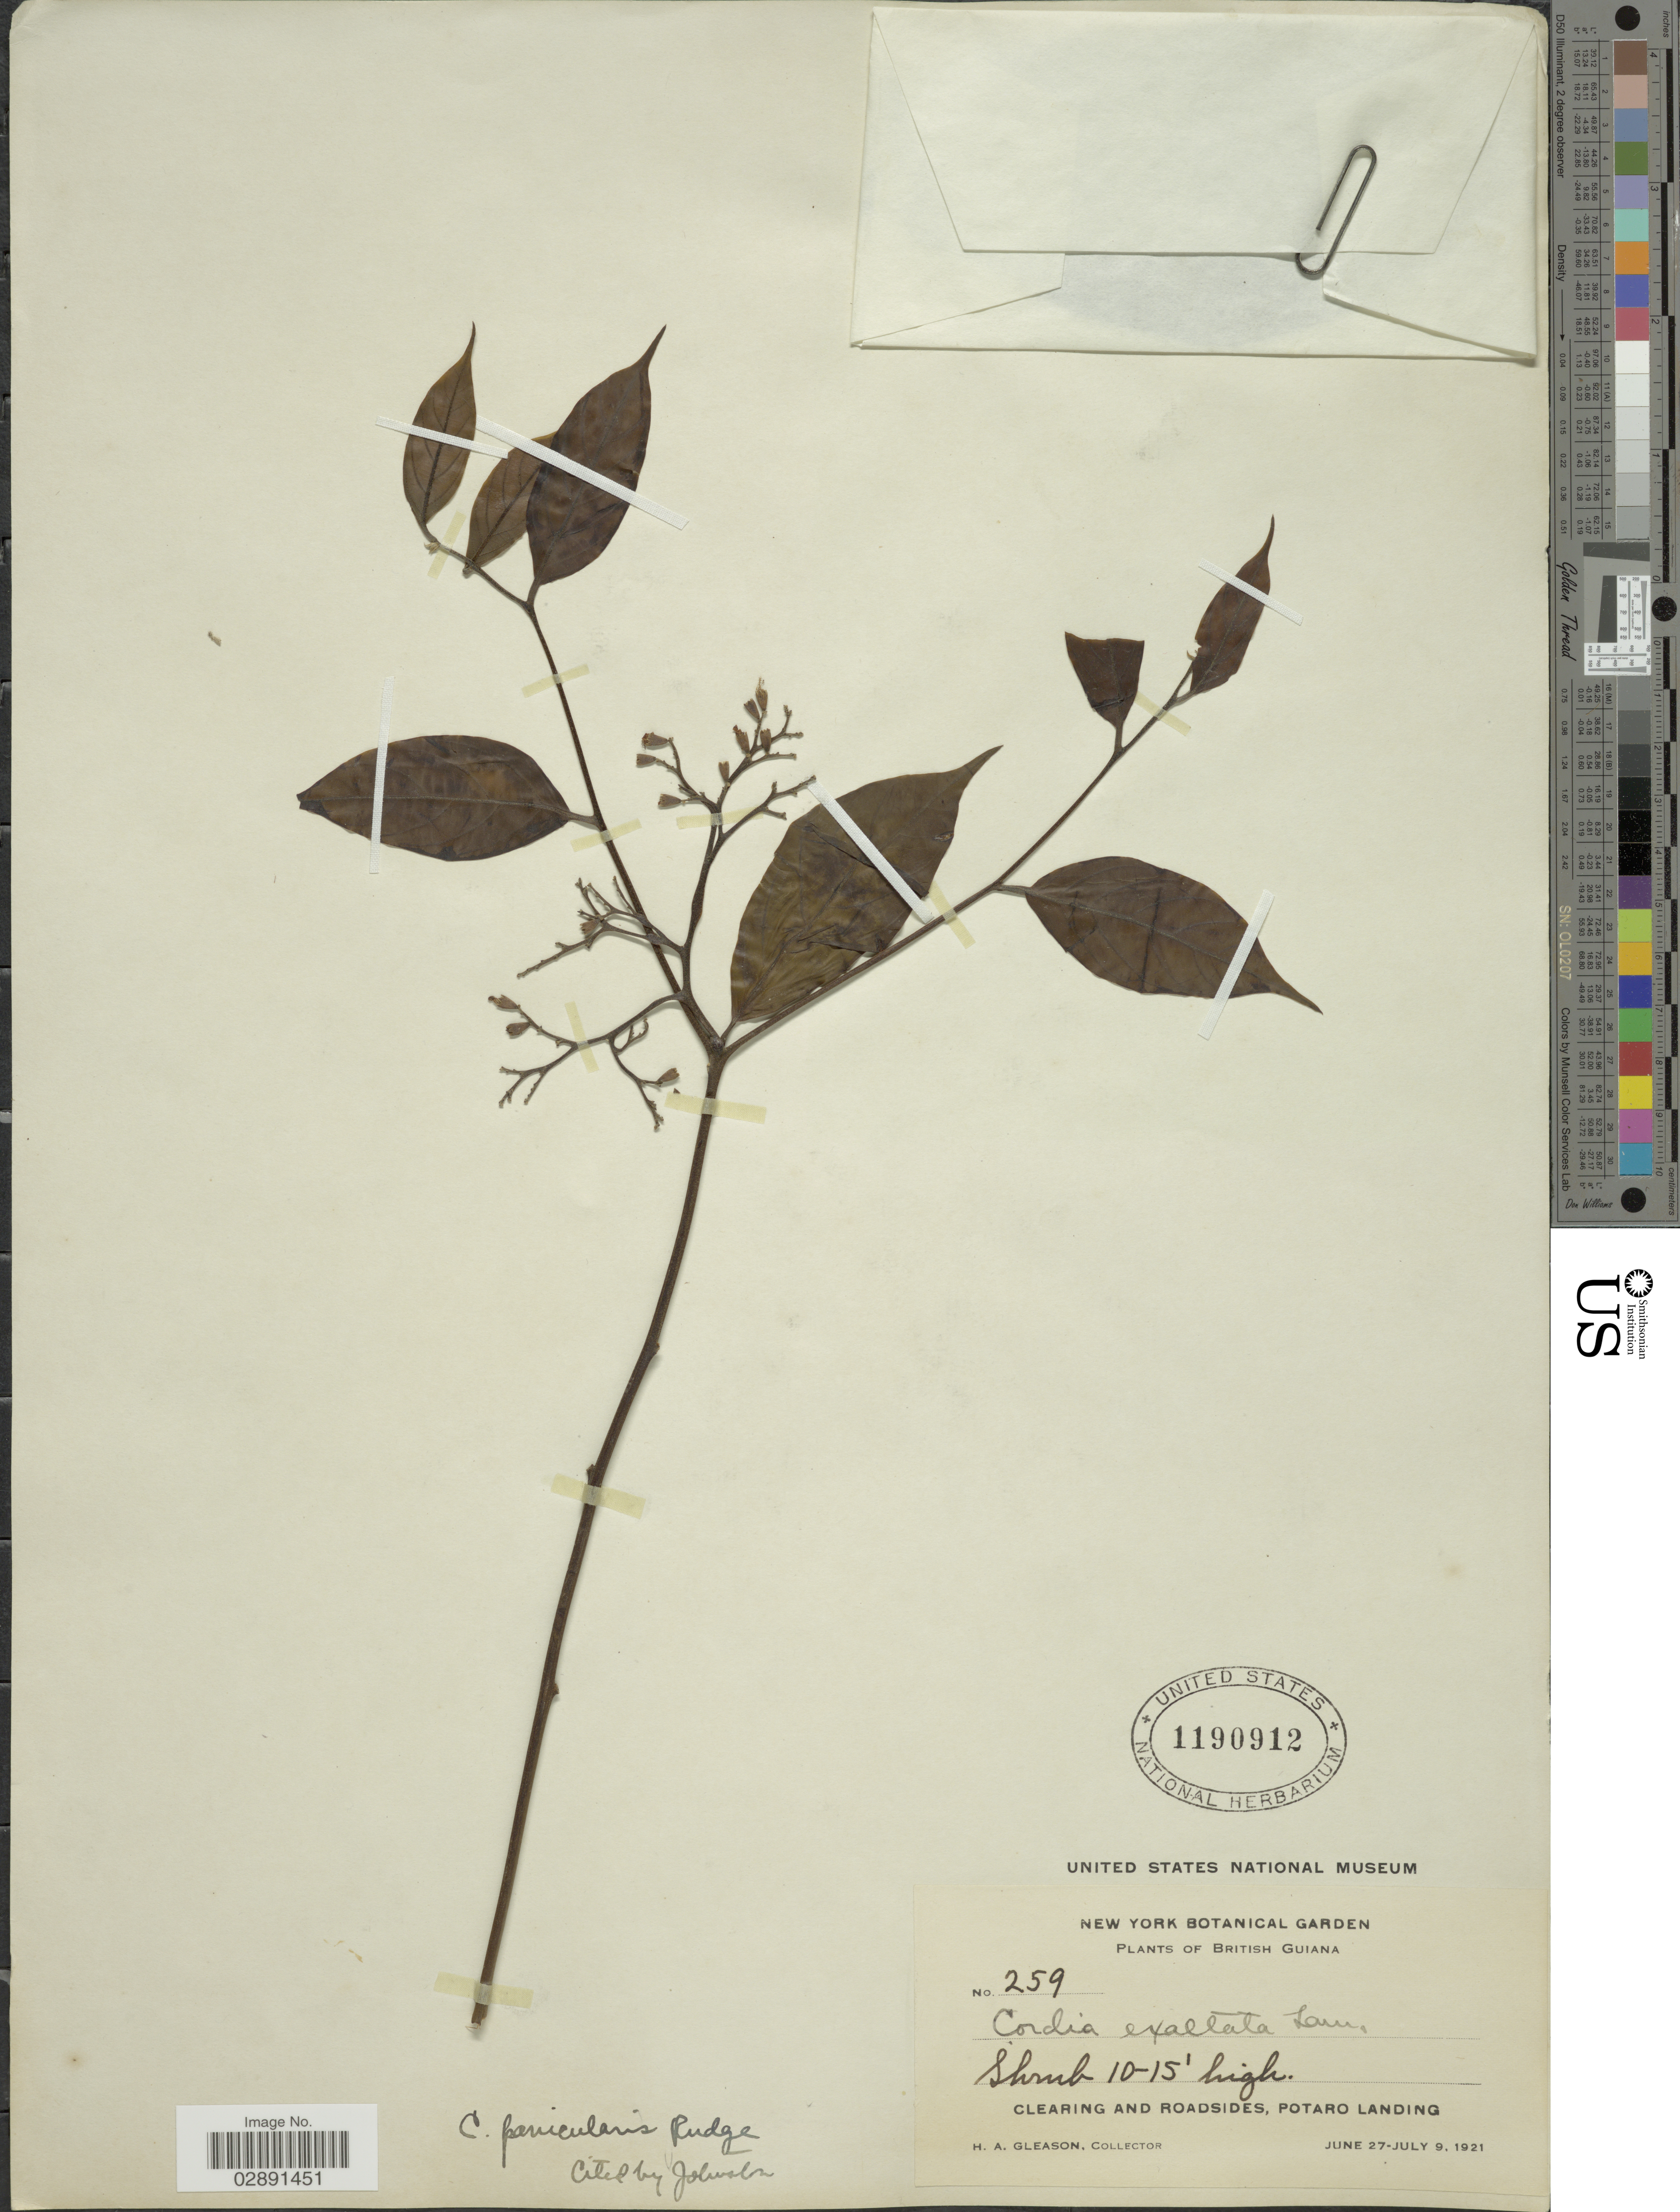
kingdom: Plantae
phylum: Tracheophyta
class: Magnoliopsida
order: Boraginales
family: Cordiaceae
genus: Cordia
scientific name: Cordia panicularis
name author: Rudge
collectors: H. A. Gleason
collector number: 259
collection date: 1921-06-27/1921-07-09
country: Guyana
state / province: Potaro-Siparuni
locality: British Guiana. Clearing and roadsides, Potaro Landing.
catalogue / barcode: US 1190912